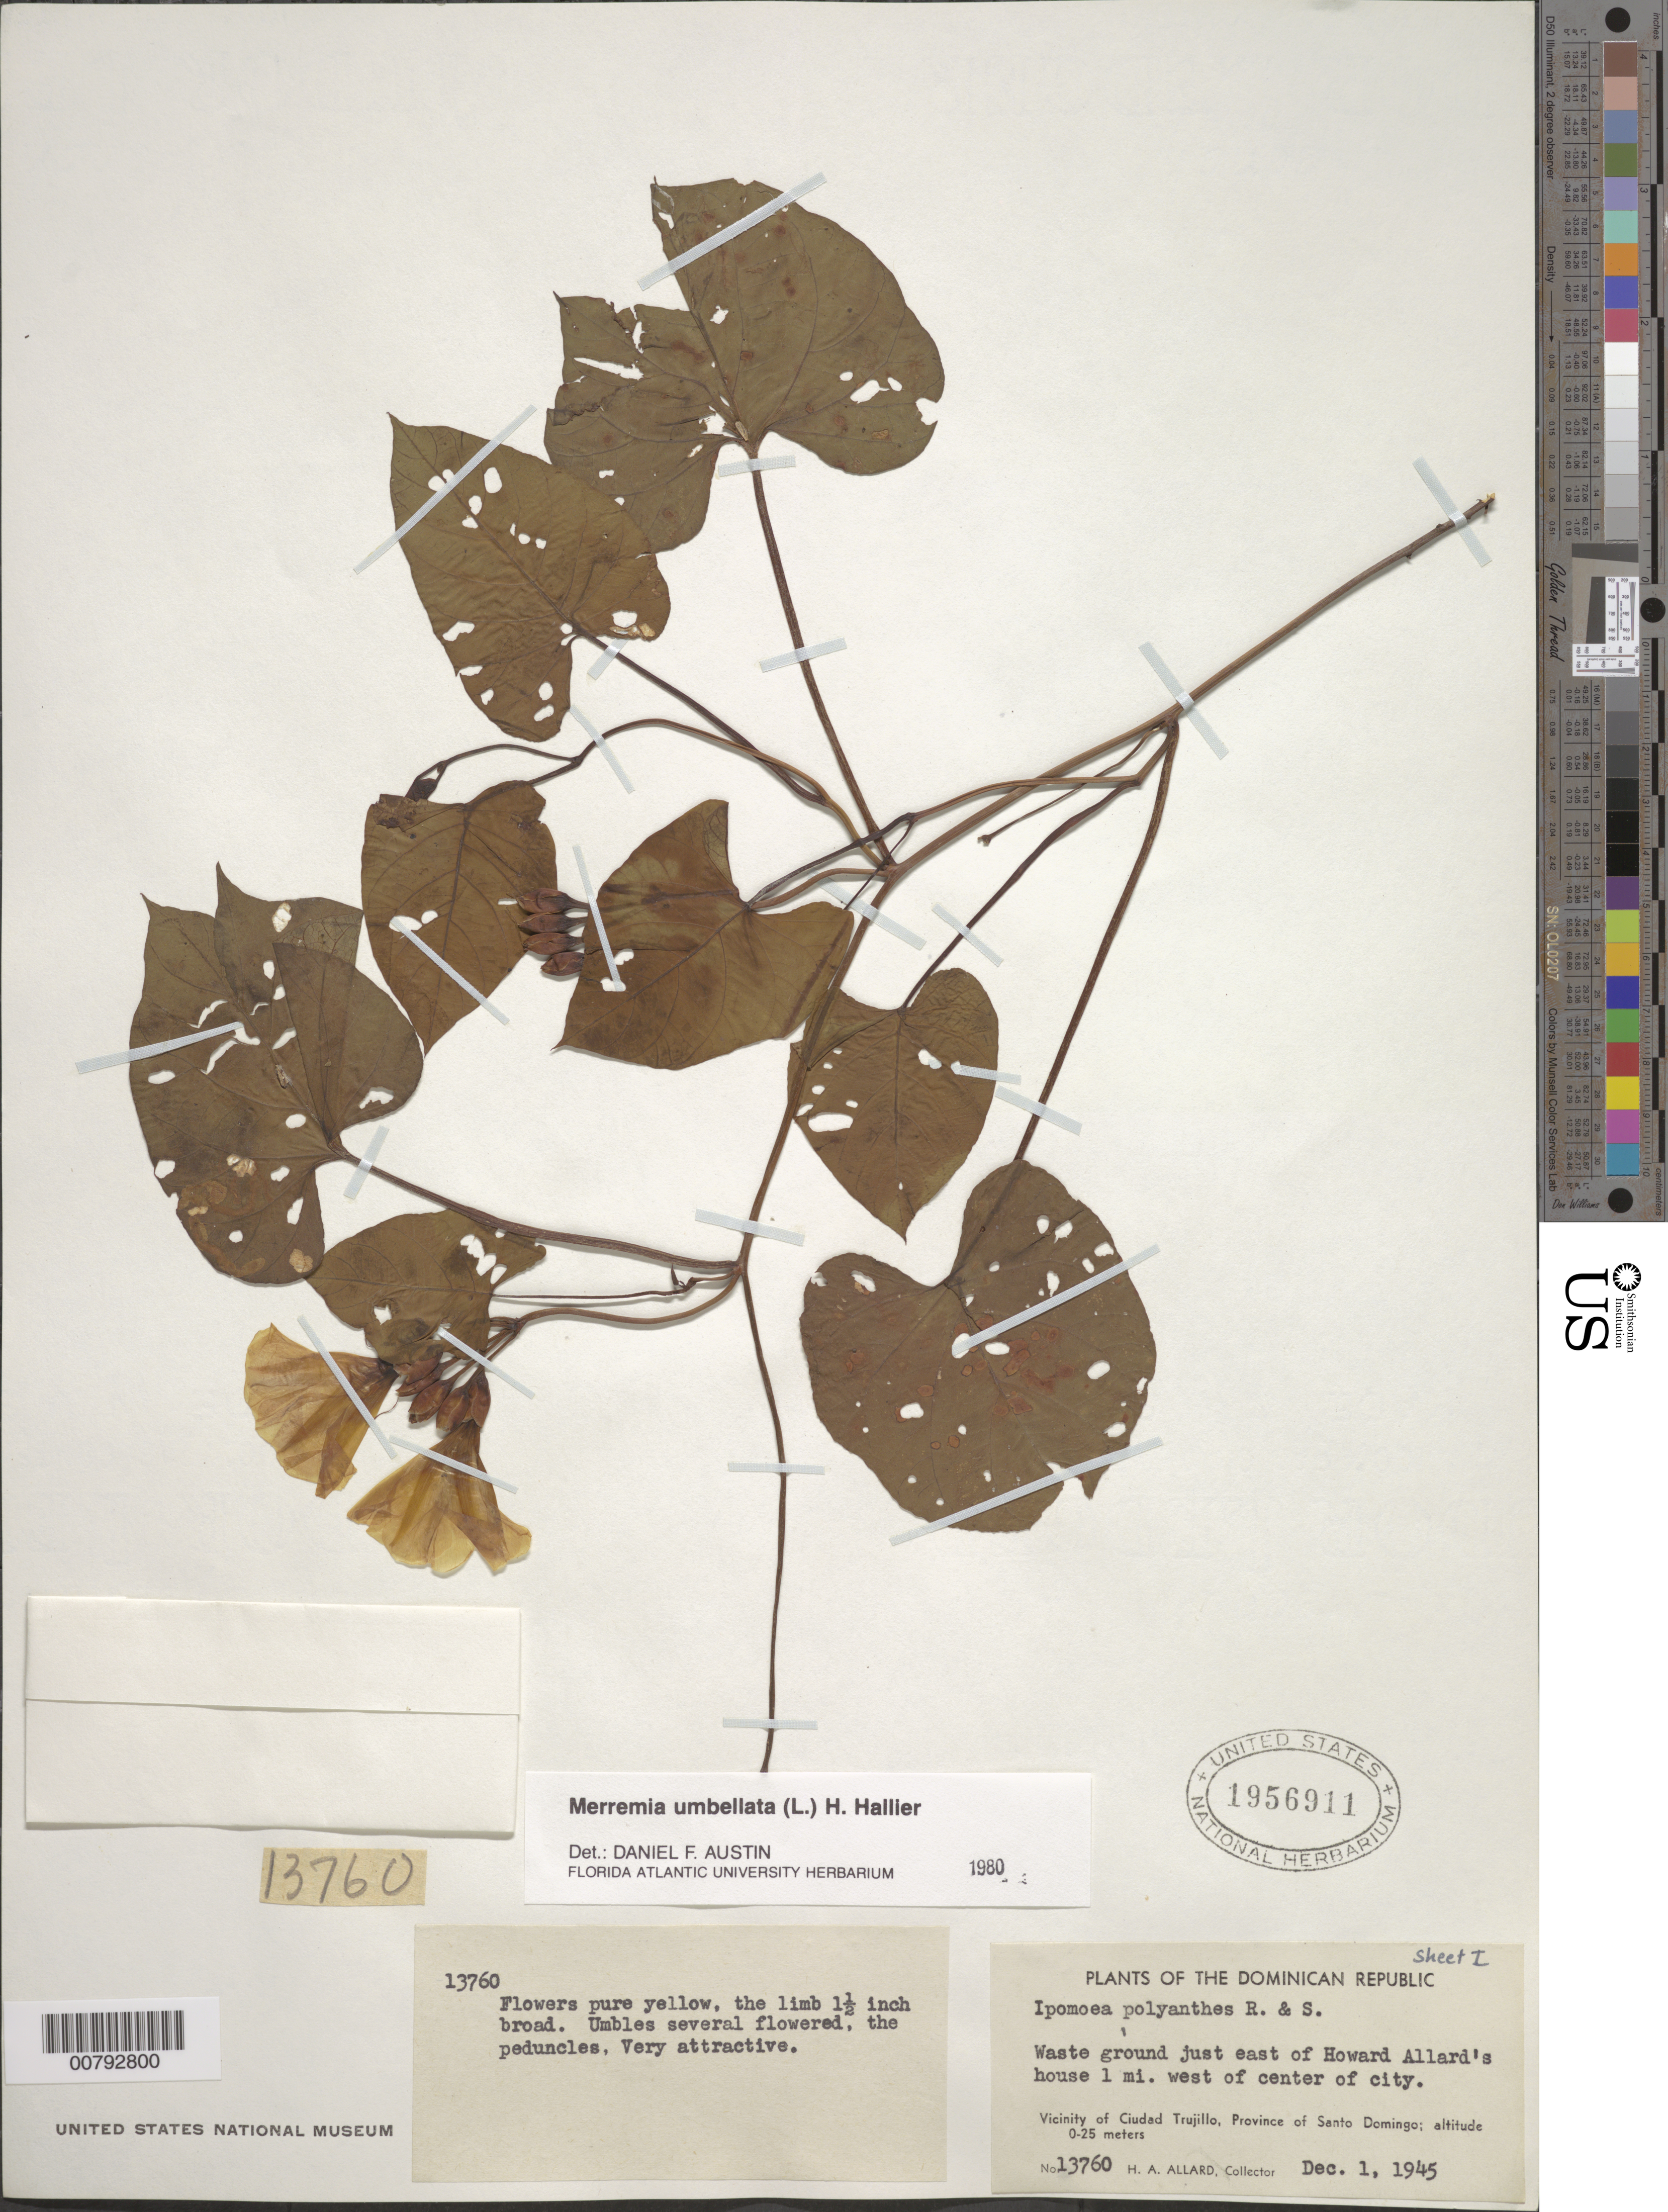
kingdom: Plantae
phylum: Tracheophyta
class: Magnoliopsida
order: Solanales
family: Convolvulaceae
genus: Camonea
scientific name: Camonea umbellata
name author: (L.) A. R. Simões & Staples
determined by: Strong, Mark T., (BOT), Smithsonian Institution - National Museum of Natural History (UNITED STATES)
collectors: H. A. Allard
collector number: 13760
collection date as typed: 01 Dec 1945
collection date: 1945-12-01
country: Dominican Republic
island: Hispaniola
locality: Province of Santo Domingo, vicinity of Ciudad Trujillo, just east of Howard Allard's home one mile W. of center of city.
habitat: Waste ground.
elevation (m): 0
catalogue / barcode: US 1956911